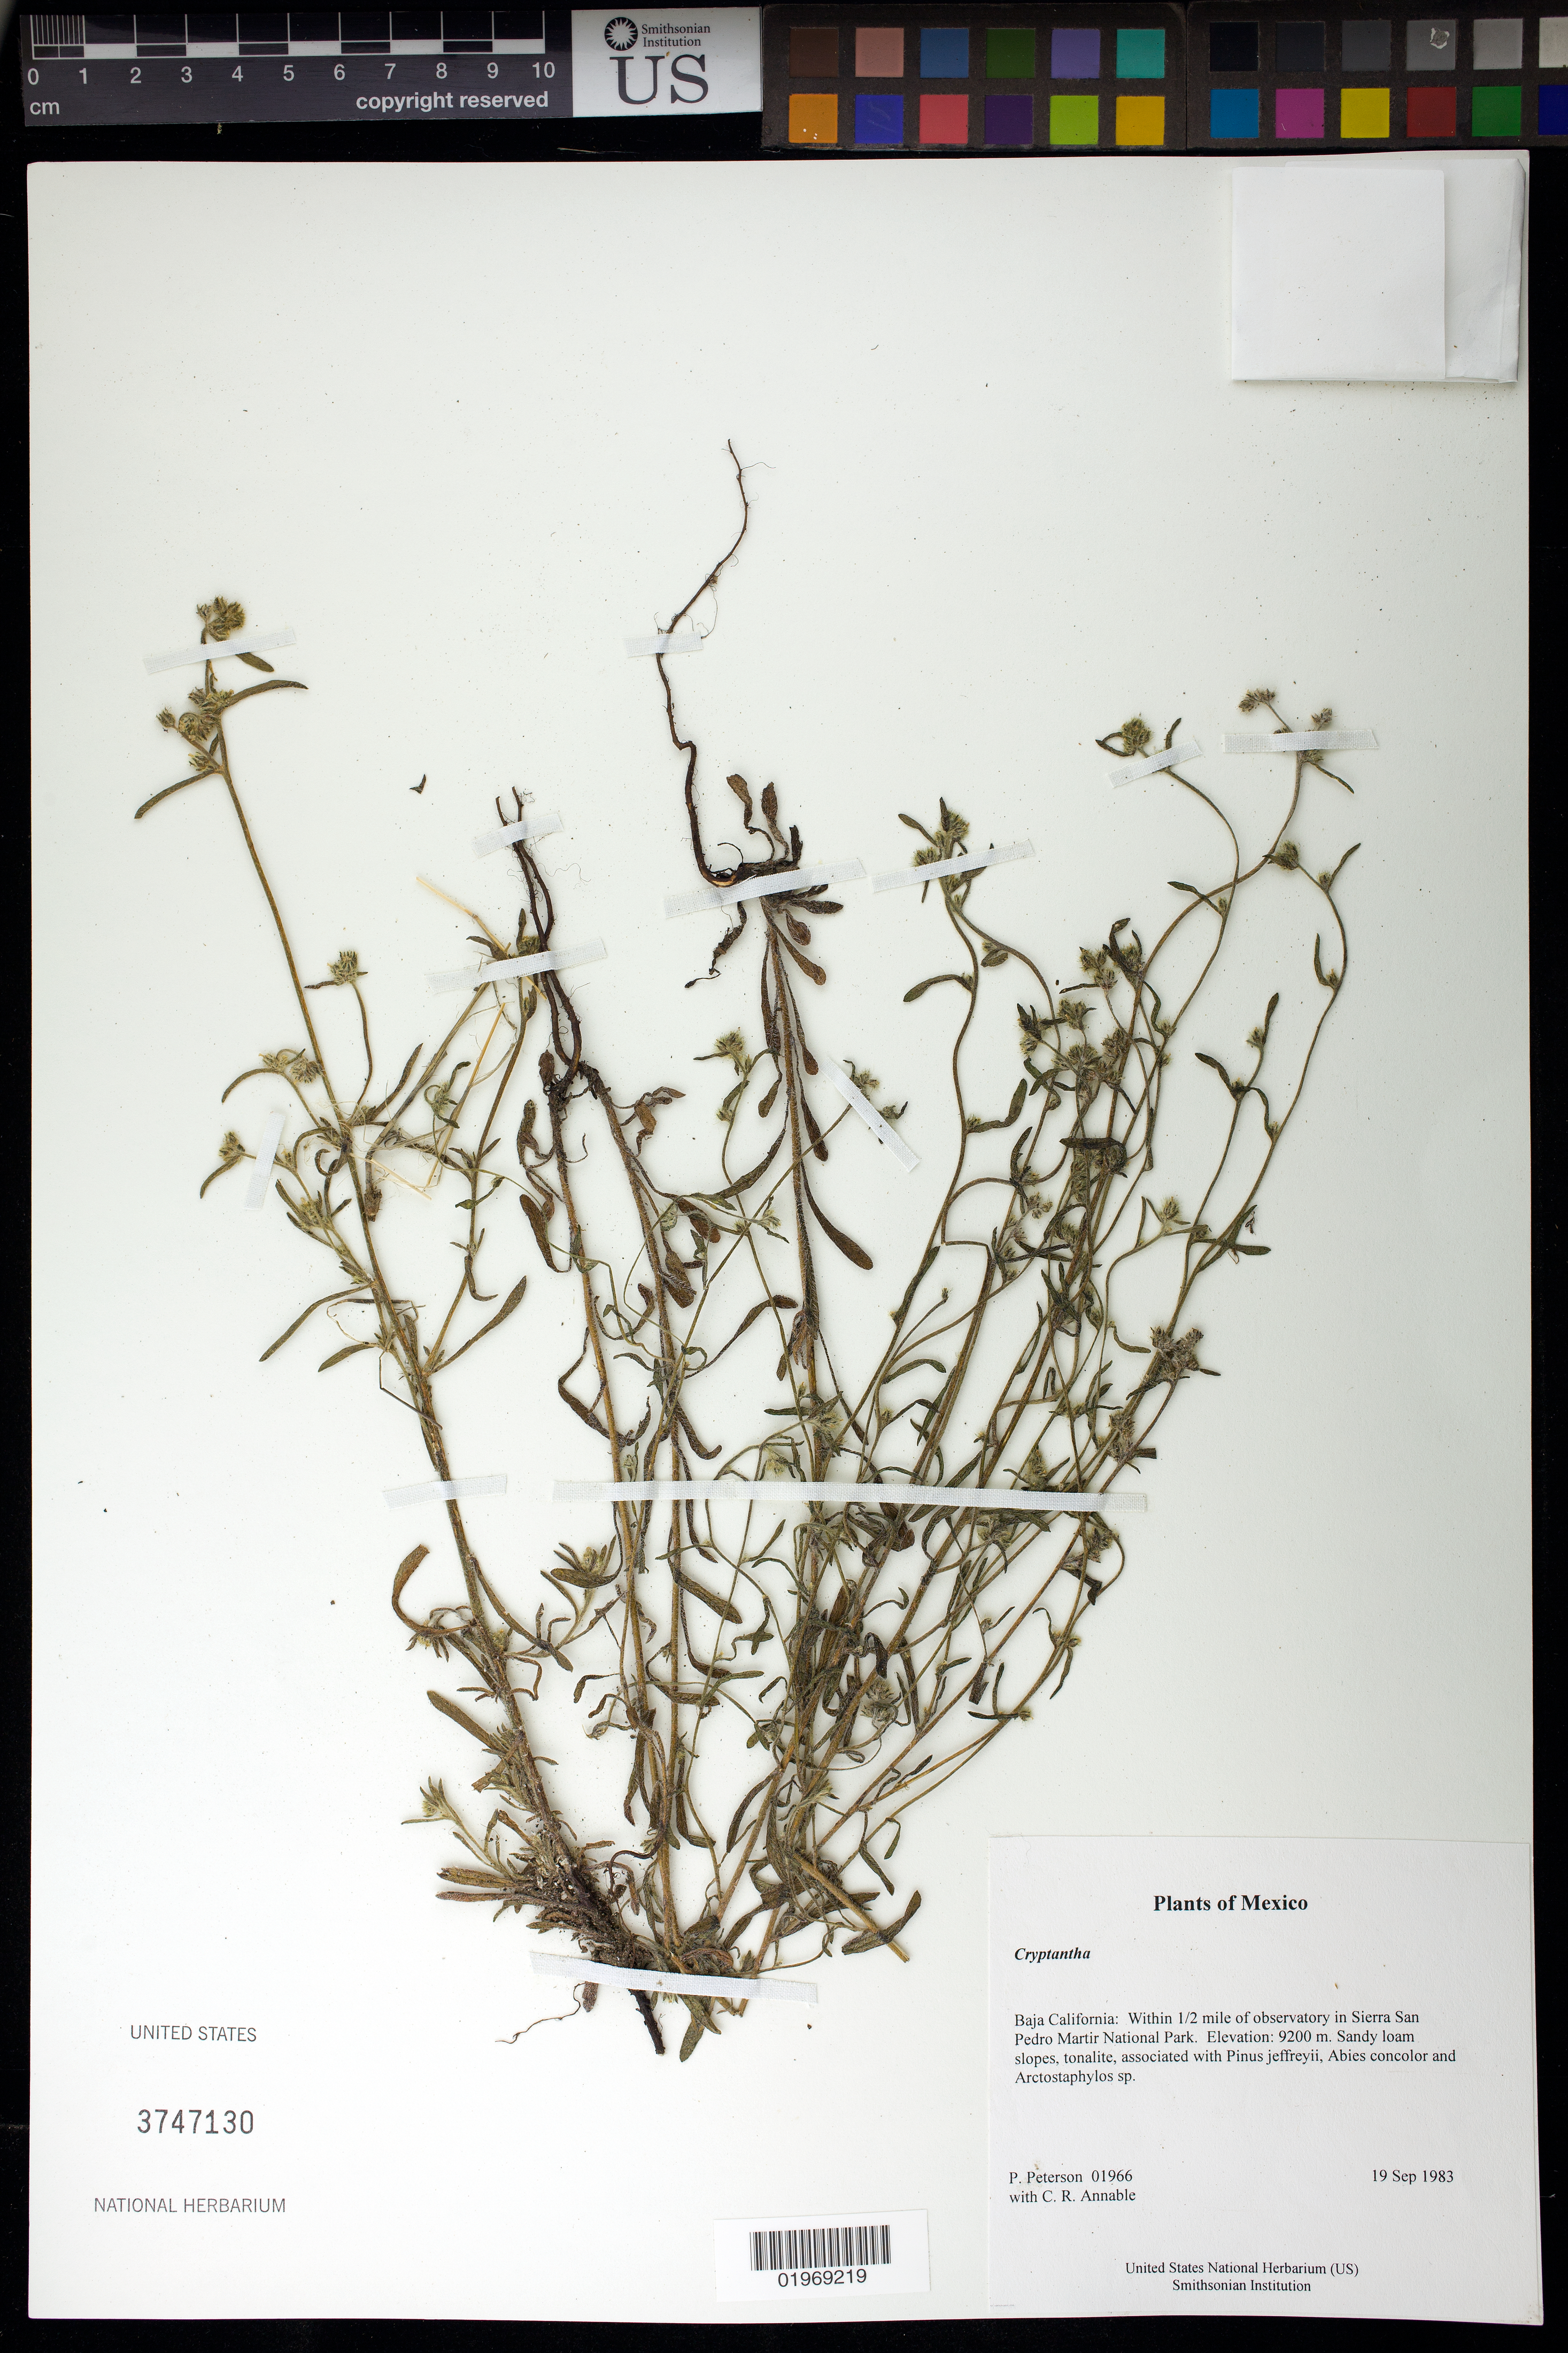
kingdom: Plantae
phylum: Tracheophyta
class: Magnoliopsida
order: Boraginales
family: Boraginaceae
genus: Cryptantha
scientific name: Cryptantha sp.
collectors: P. M. Peterson & C. R. Annable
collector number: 01966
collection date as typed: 19 Sep 1983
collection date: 1983-09-19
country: Mexico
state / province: Baja California Norte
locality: Within 1/2 mile of observatory in Sierra San Pedro Martir National Park.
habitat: Sandy loam slopes, tonalite, associated with Pinus jeffreyii, Abies concolor and Arctostaphylos sp.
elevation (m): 9200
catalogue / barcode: US 3747130